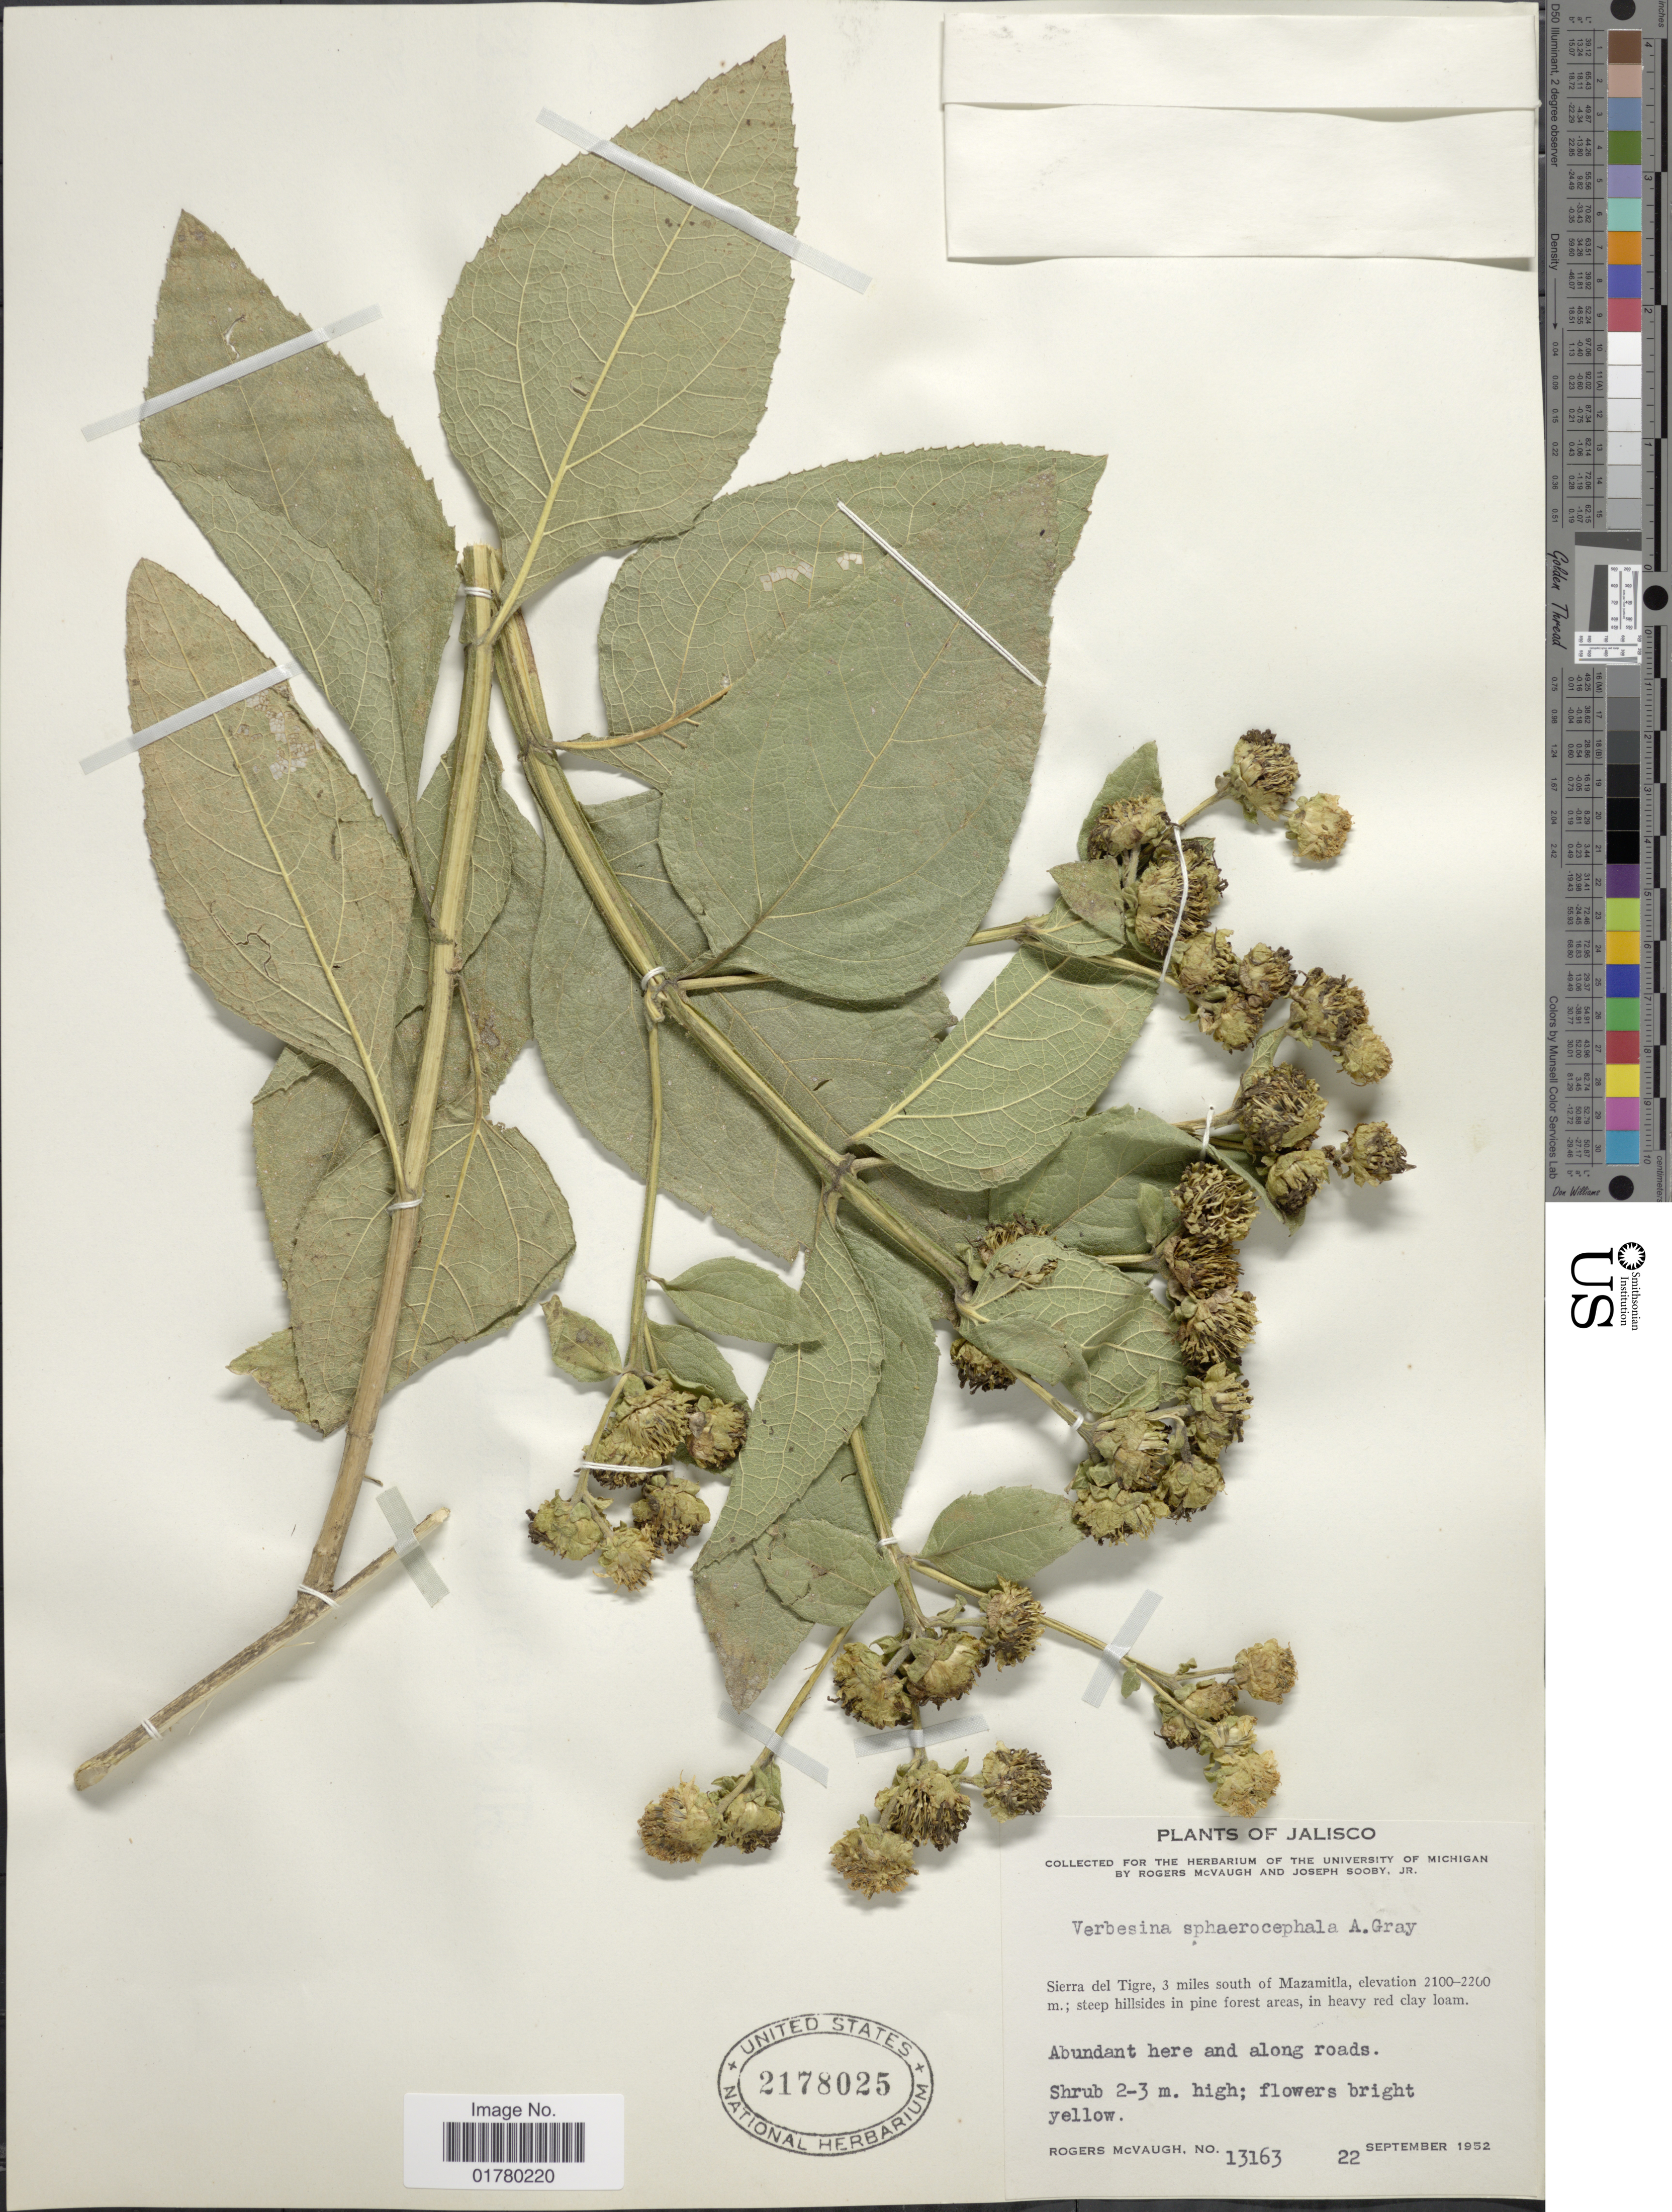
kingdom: Plantae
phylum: Tracheophyta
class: Magnoliopsida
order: Asterales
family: Asteraceae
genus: Verbesina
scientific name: Verbesina sphaerocephala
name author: A. Gray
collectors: R. McVaugh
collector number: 13163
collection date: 1952-09-22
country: Mexico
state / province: Jalisco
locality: Sierra del Tigre, 3 miles south of Mazamitla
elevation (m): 2100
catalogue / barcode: US 2178025